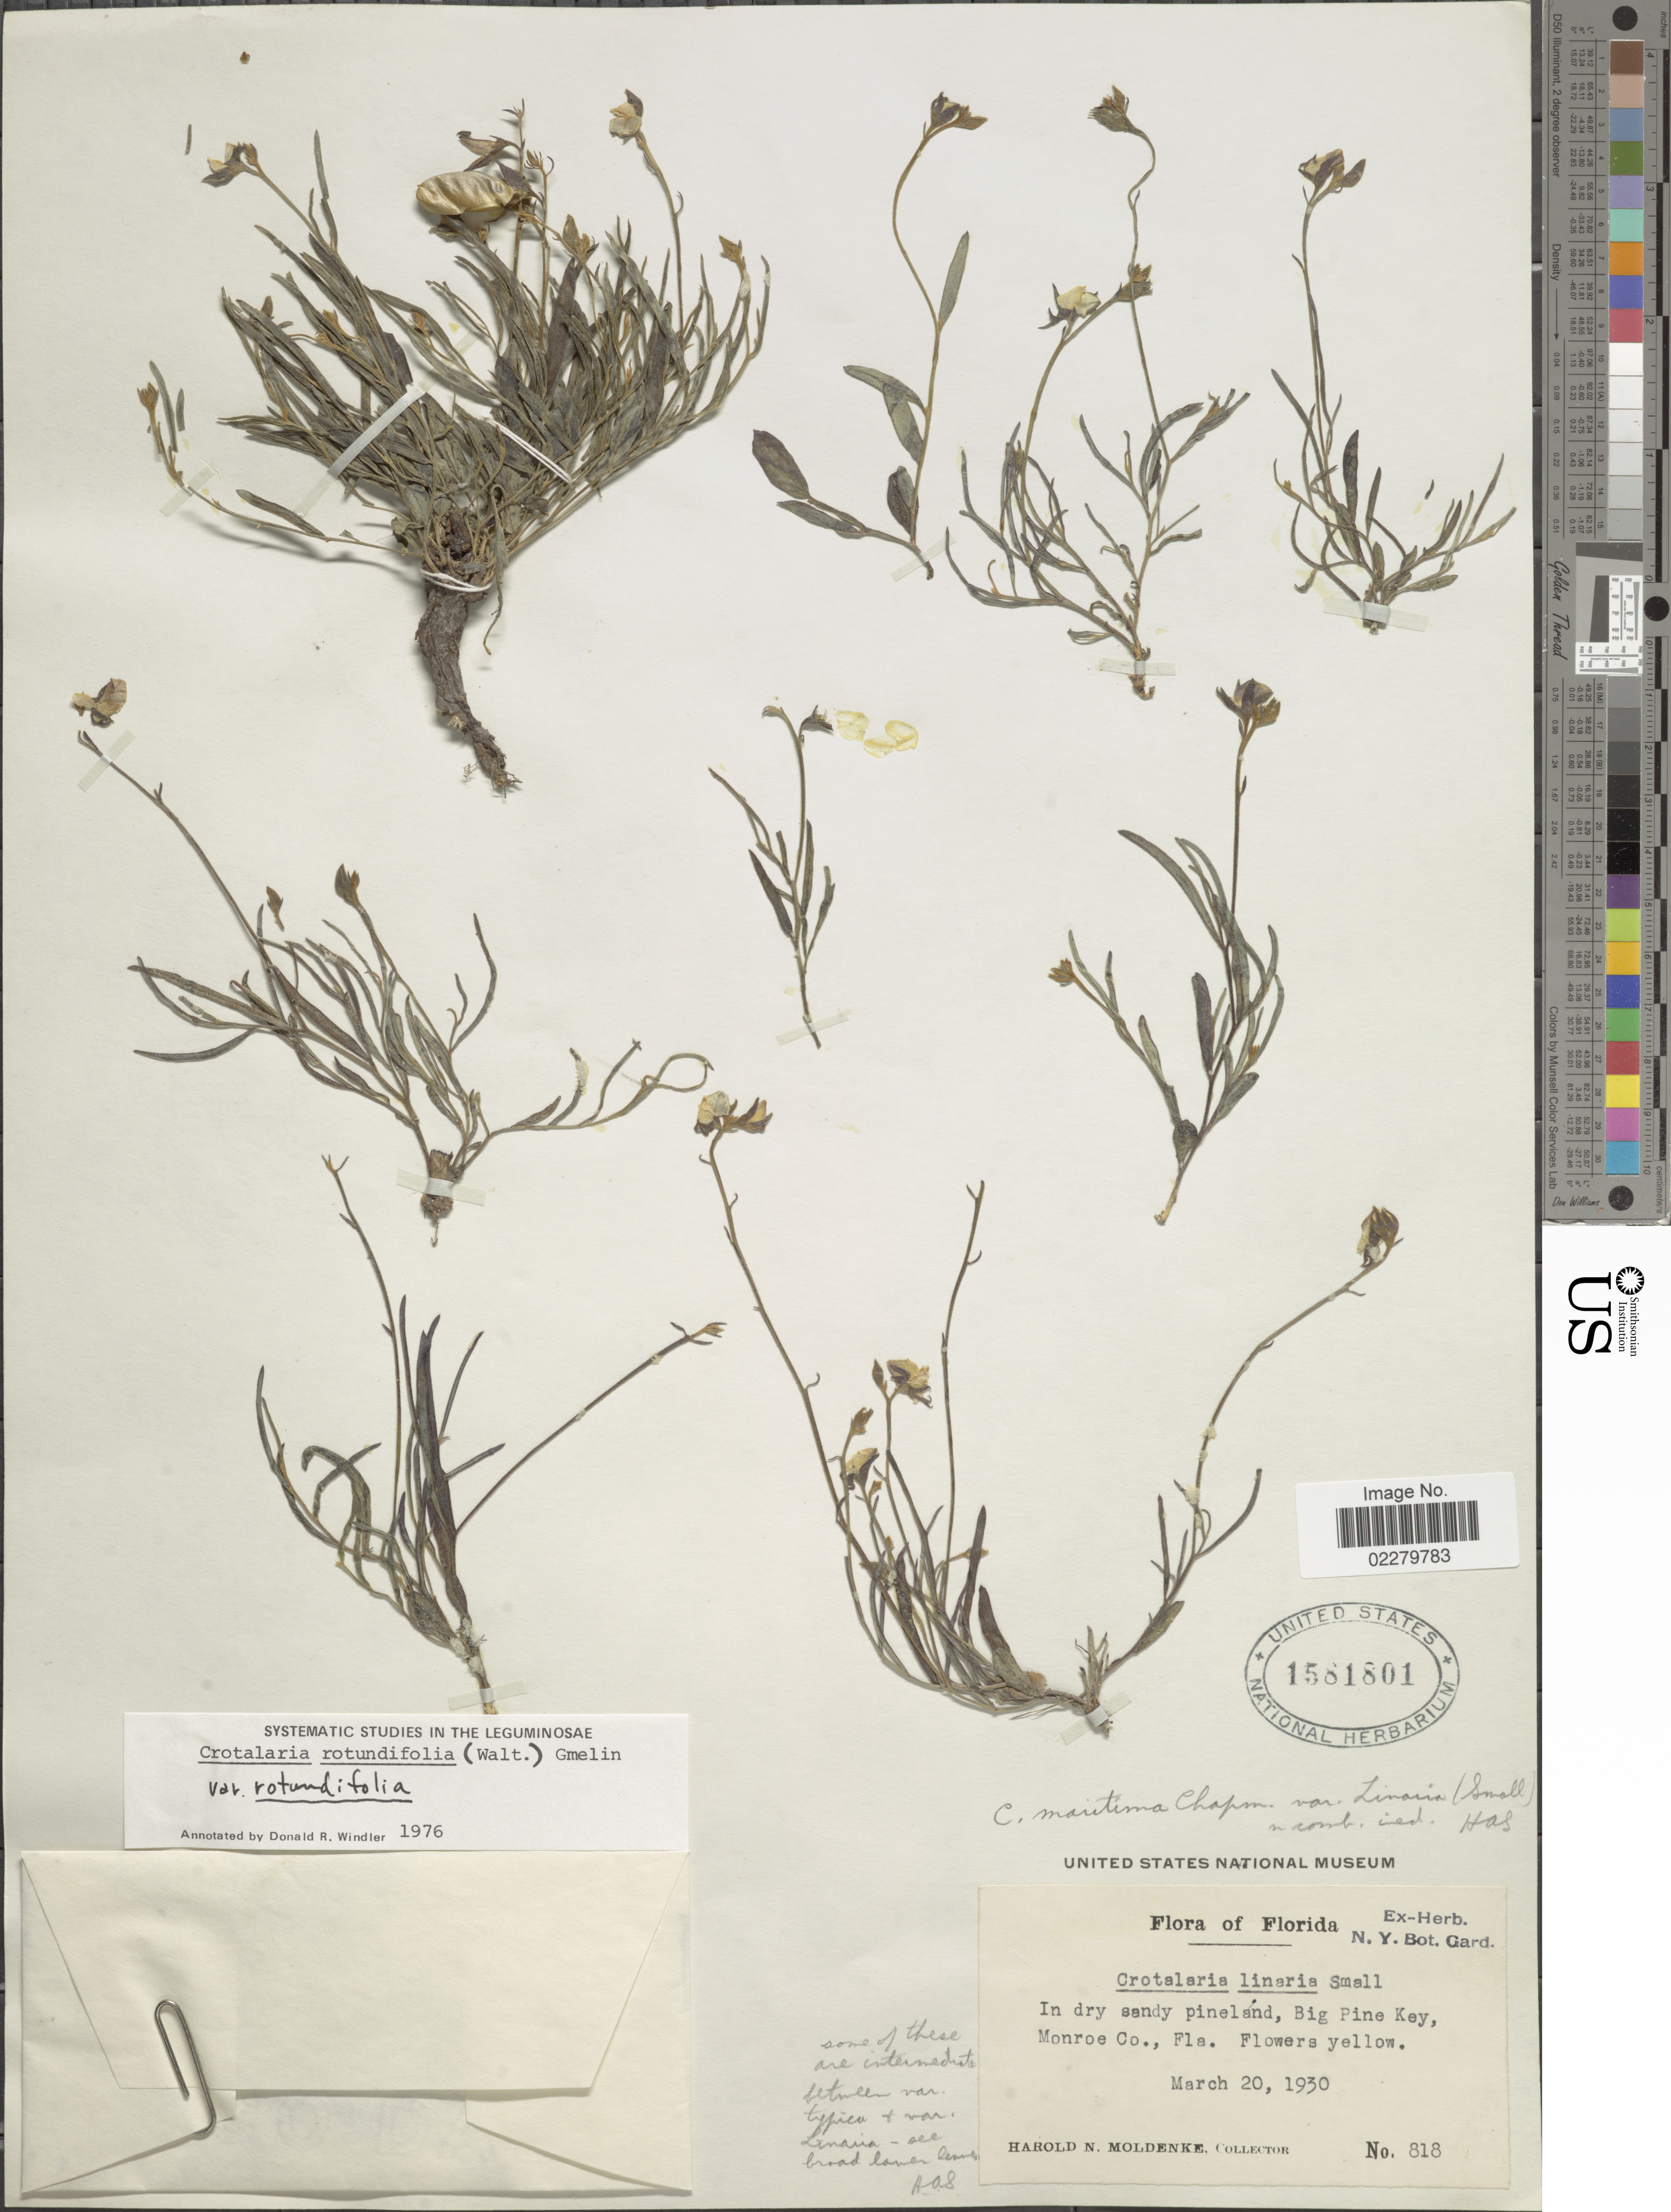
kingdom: Plantae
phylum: Tracheophyta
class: Magnoliopsida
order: Fabales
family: Fabaceae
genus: Crotalaria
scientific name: Crotalaria rotundifolia var. rotundifolia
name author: (Walter) J.F. Gmel.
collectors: H. N. Moldenke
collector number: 818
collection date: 1930-03-20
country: United States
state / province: Florida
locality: In dry sandy pineland, Big Pine Key, Monroe Co., Fla.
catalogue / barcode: US 1581801